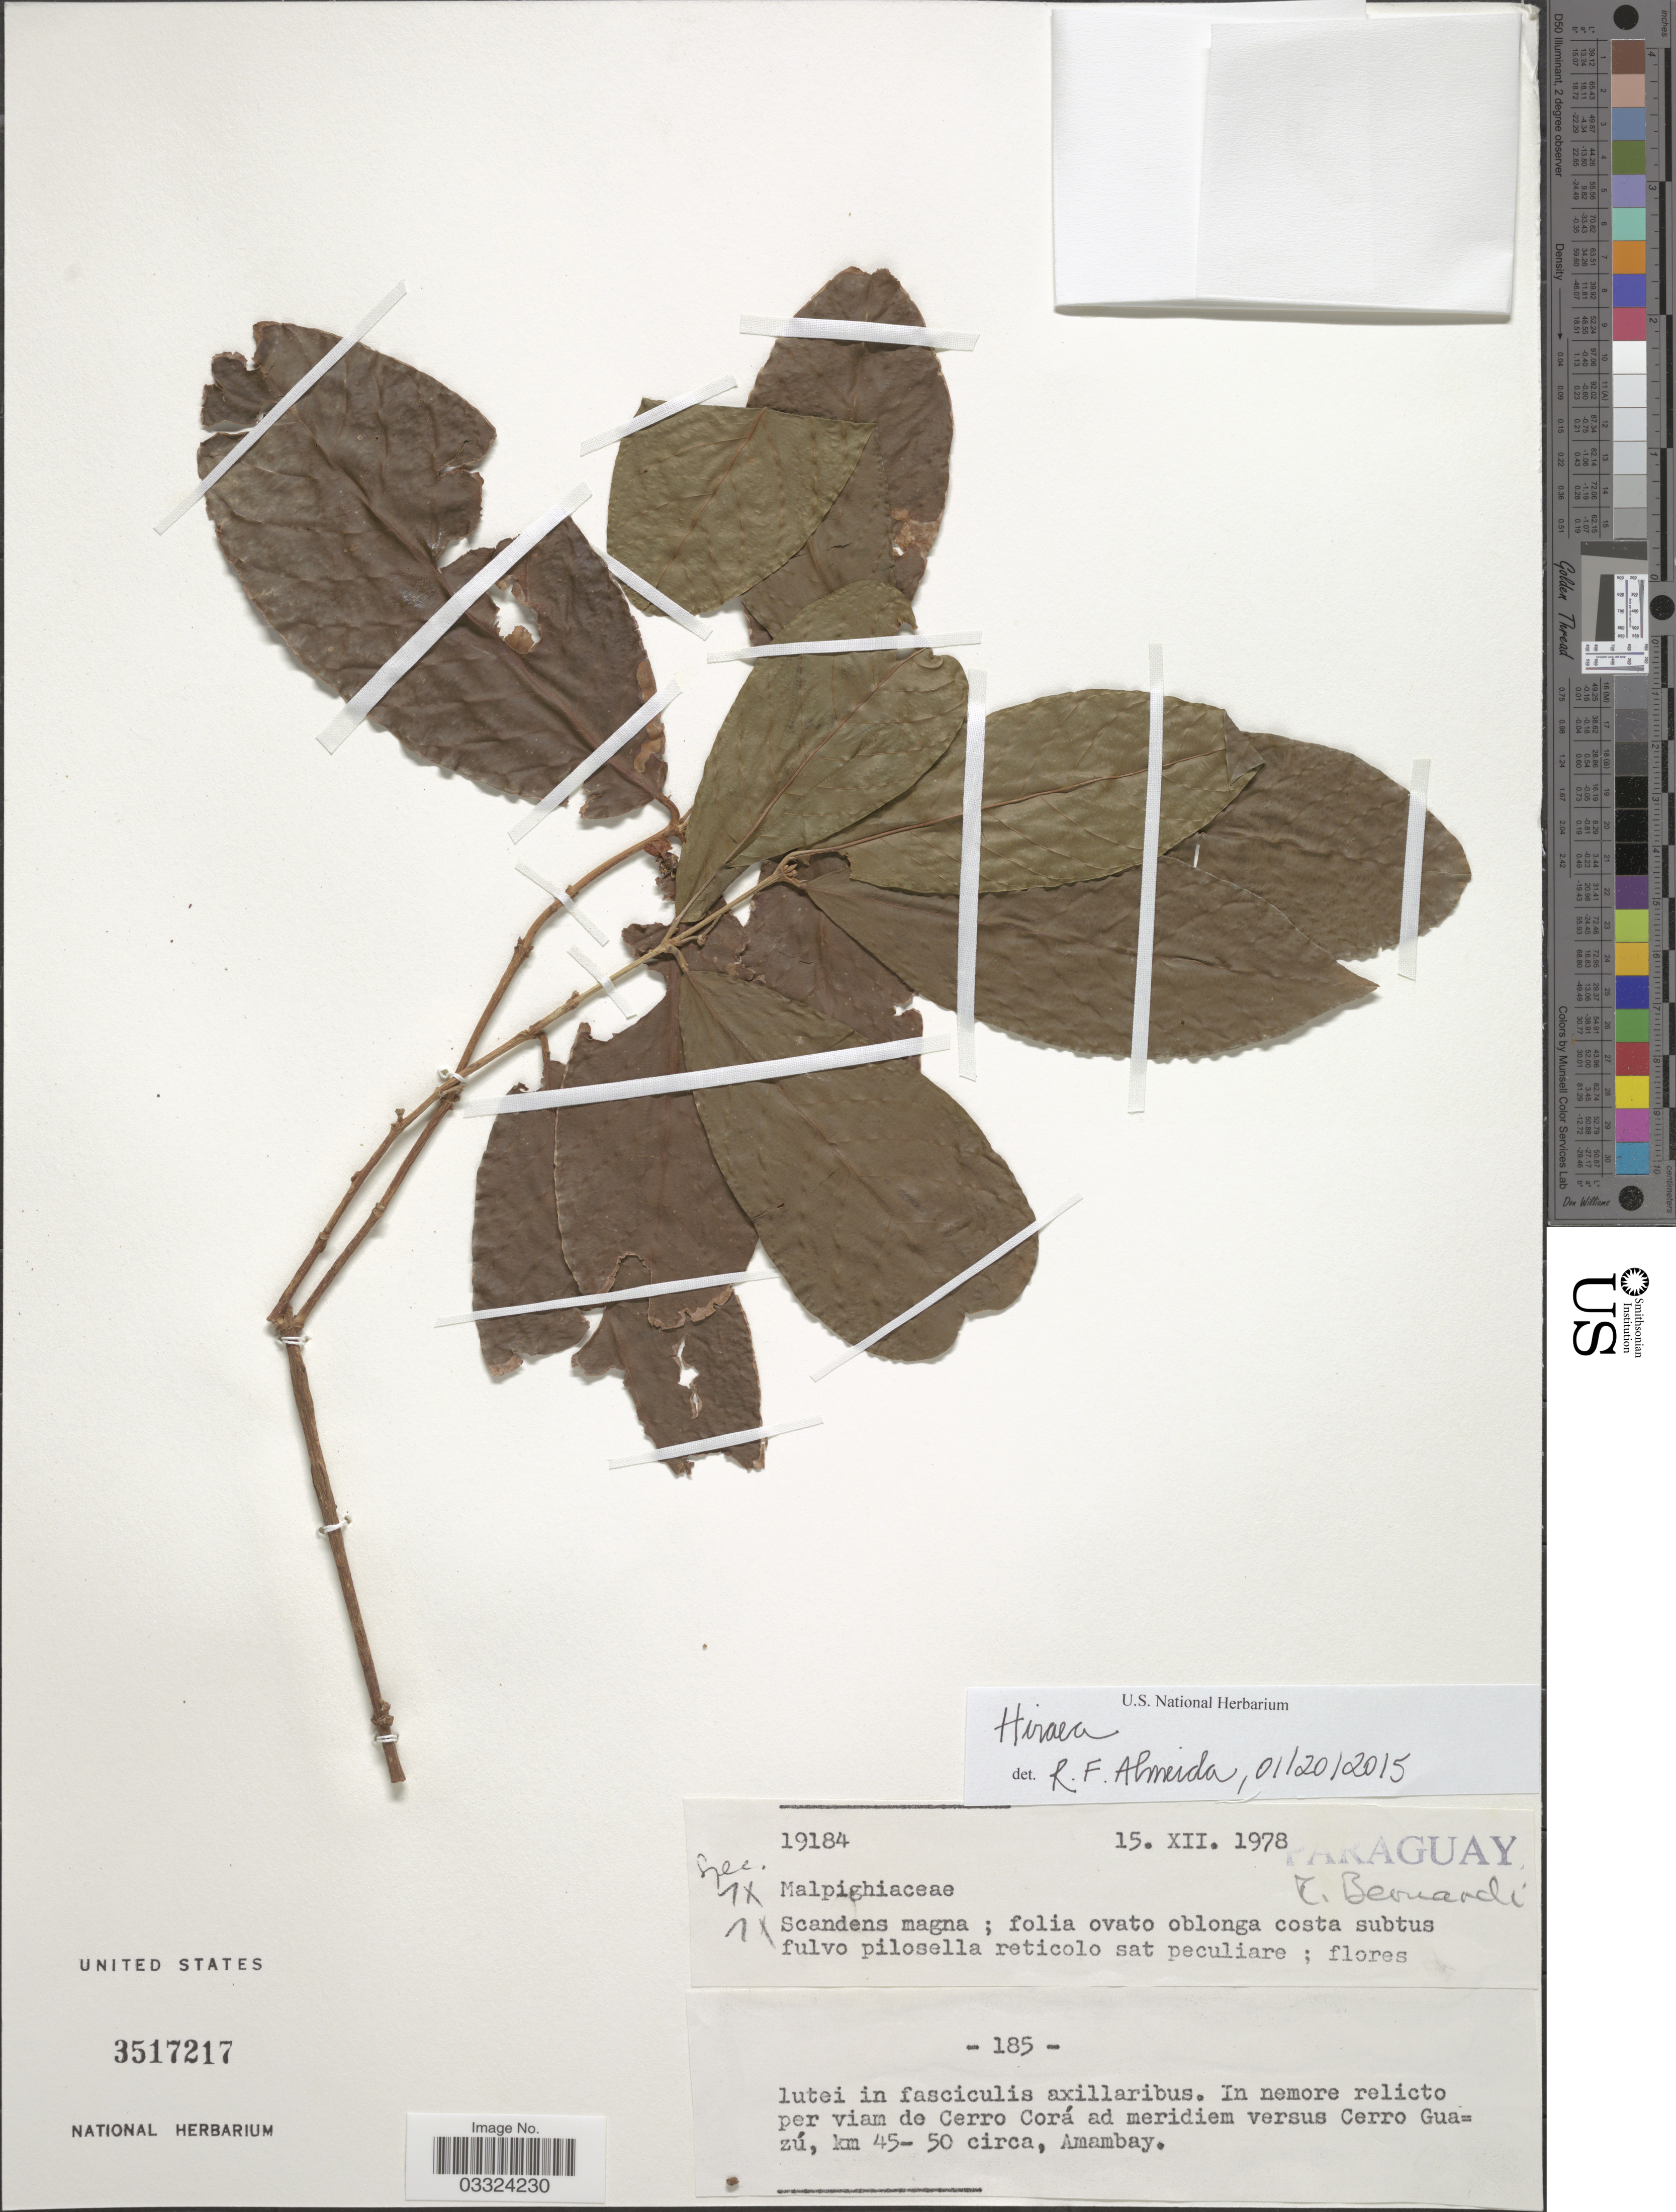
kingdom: Plantae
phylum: Tracheophyta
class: Magnoliopsida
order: Malpighiales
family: Malpighiaceae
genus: Hiraea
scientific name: Hiraea sp.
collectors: M. Bernardi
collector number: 19184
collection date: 1978-12-15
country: Paraguay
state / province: Amambay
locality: In nemore relicto per viam de Cerro Corá ad meridiem versus Cerro Guazú, km 45-50 circa, Amambay.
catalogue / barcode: US 3517217